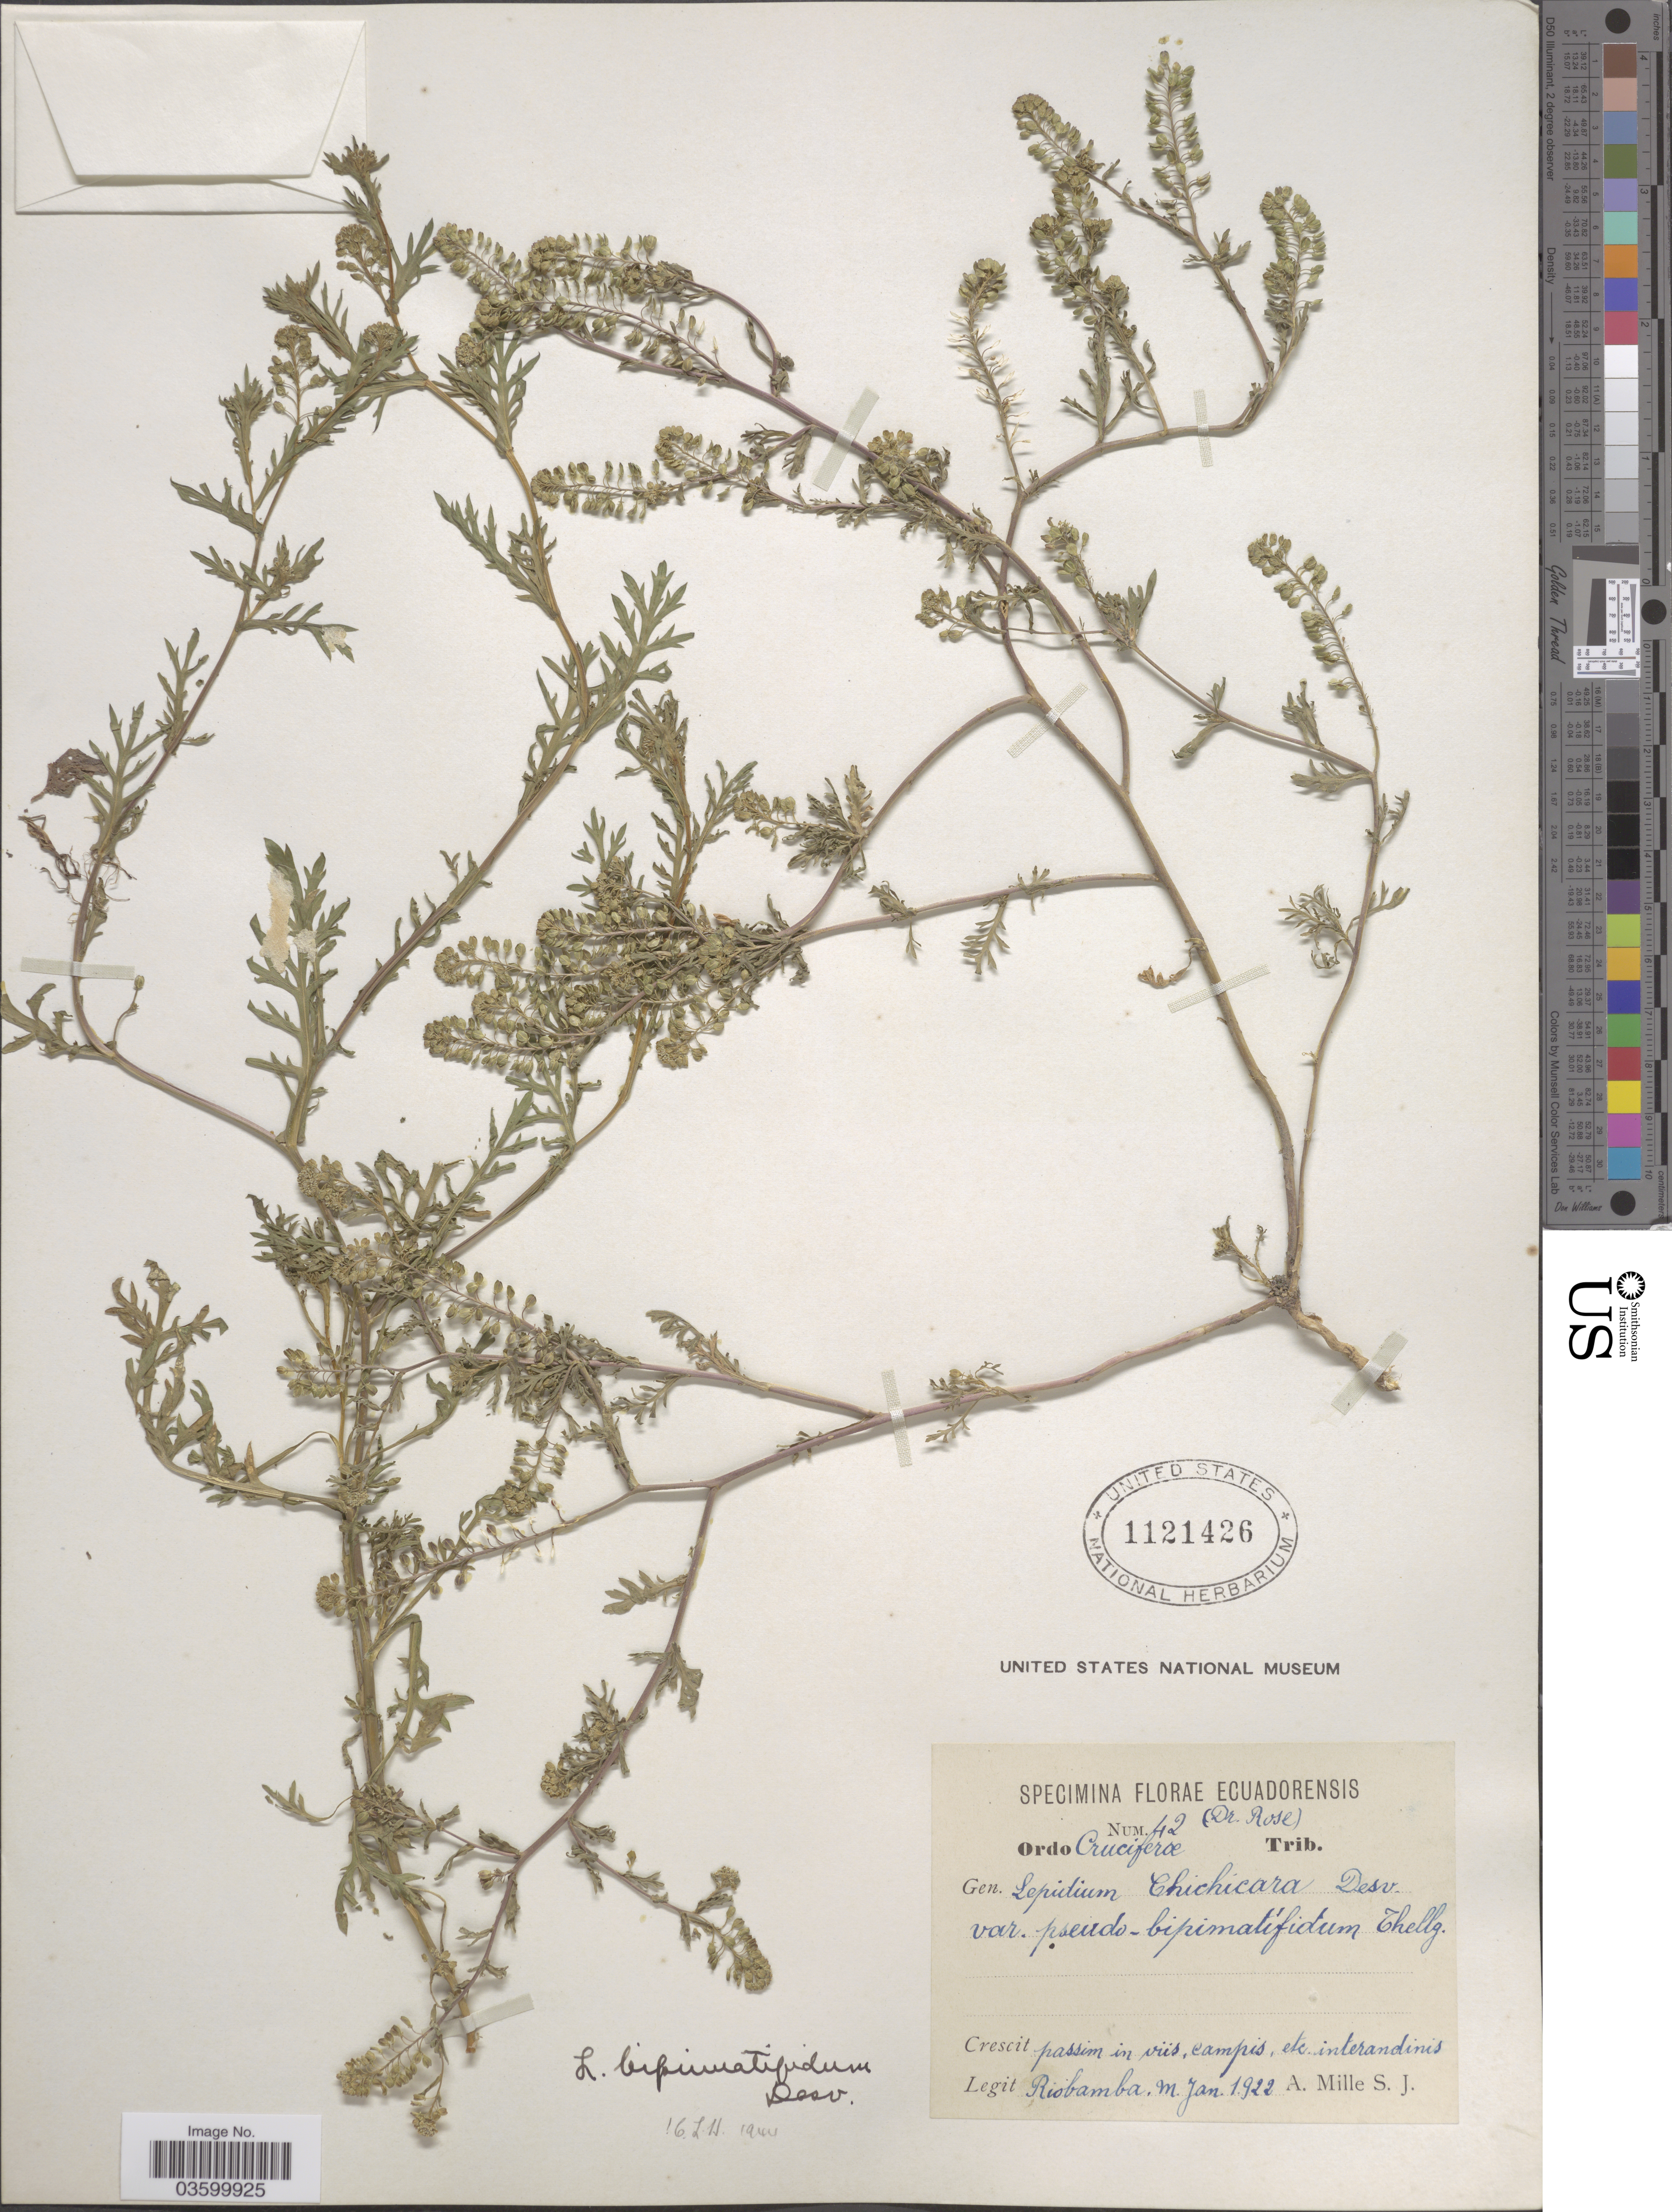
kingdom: Plantae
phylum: Tracheophyta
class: Magnoliopsida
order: Brassicales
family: Brassicaceae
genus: Lepidium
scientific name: Lepidium bipinnatifidum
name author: Desv.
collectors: A. Mille S.J.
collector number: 42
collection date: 1922-01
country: Ecuador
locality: Passim in viis, campis, etc. interandinis Riobamba.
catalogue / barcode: US 1121426